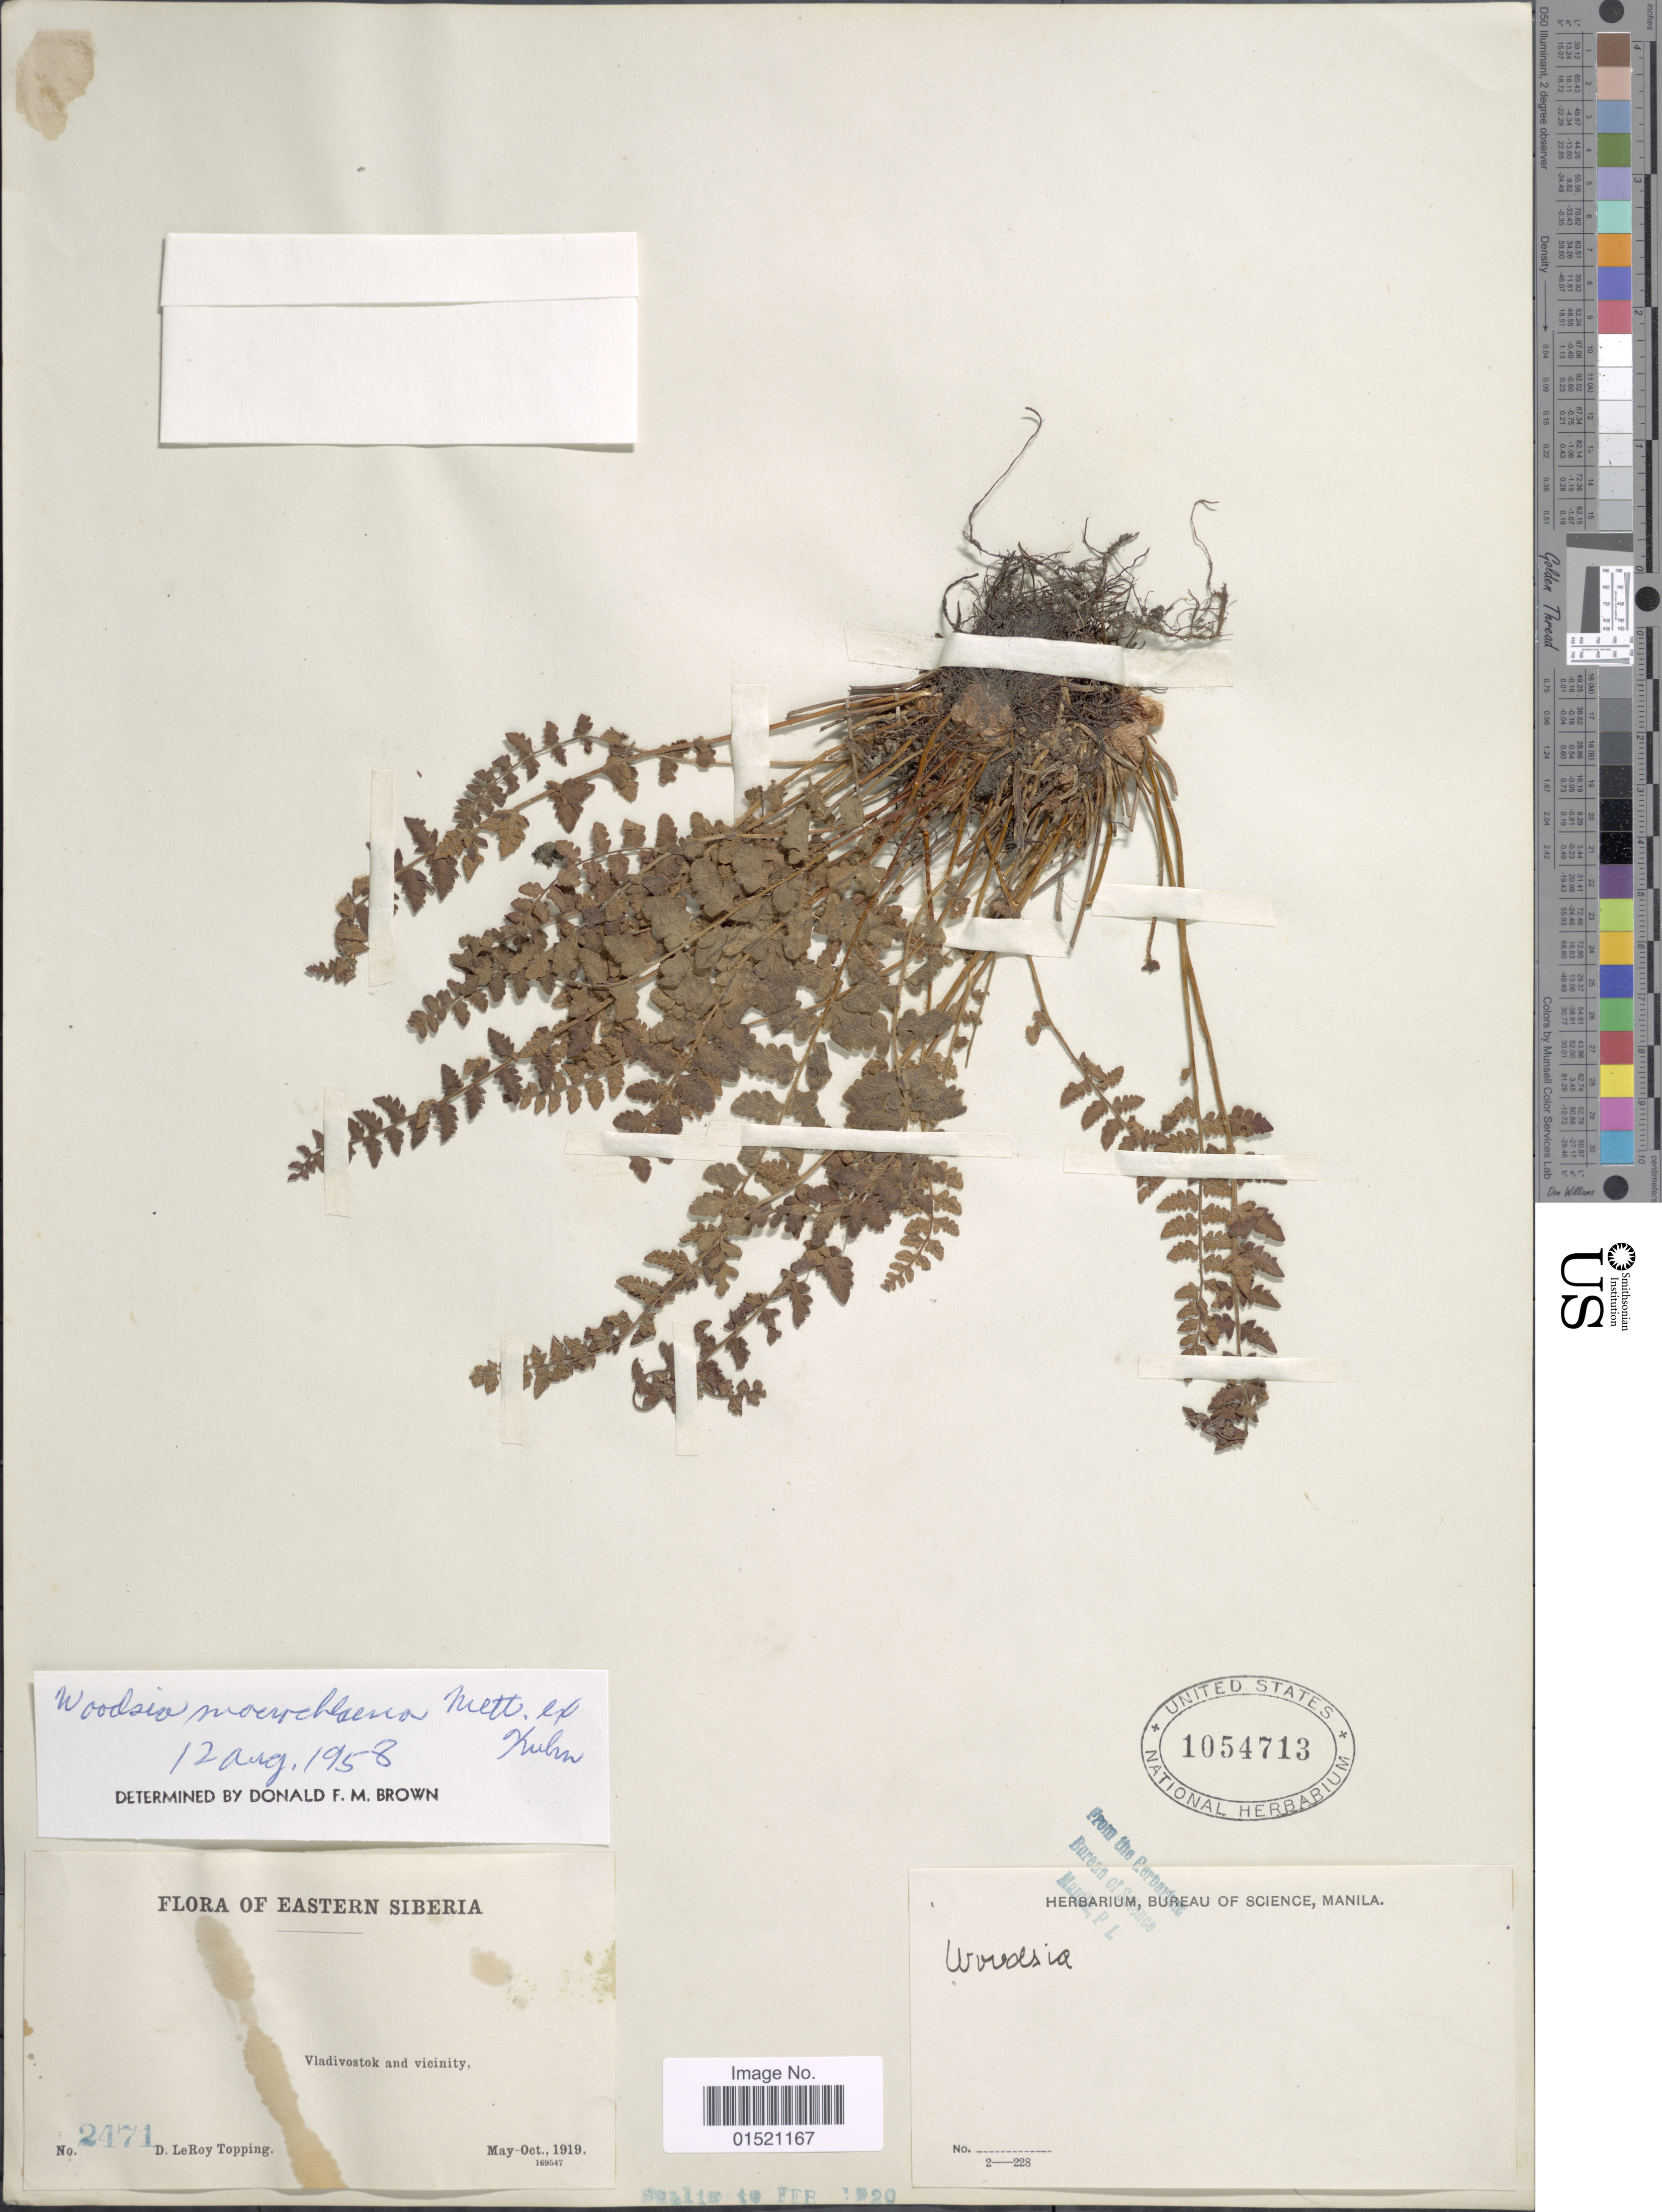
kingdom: Plantae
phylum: Tracheophyta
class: Polypodiopsida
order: Polypodiales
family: Woodsiaceae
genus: Woodsia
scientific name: Woodsia macrochlaena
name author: Mett. ex Kuhn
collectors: D. L. Topping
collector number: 2471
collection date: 1919-05/1919-10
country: Russian Federation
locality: Eastern Siberia, Vladivostok and vicinity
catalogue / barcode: US 1054713